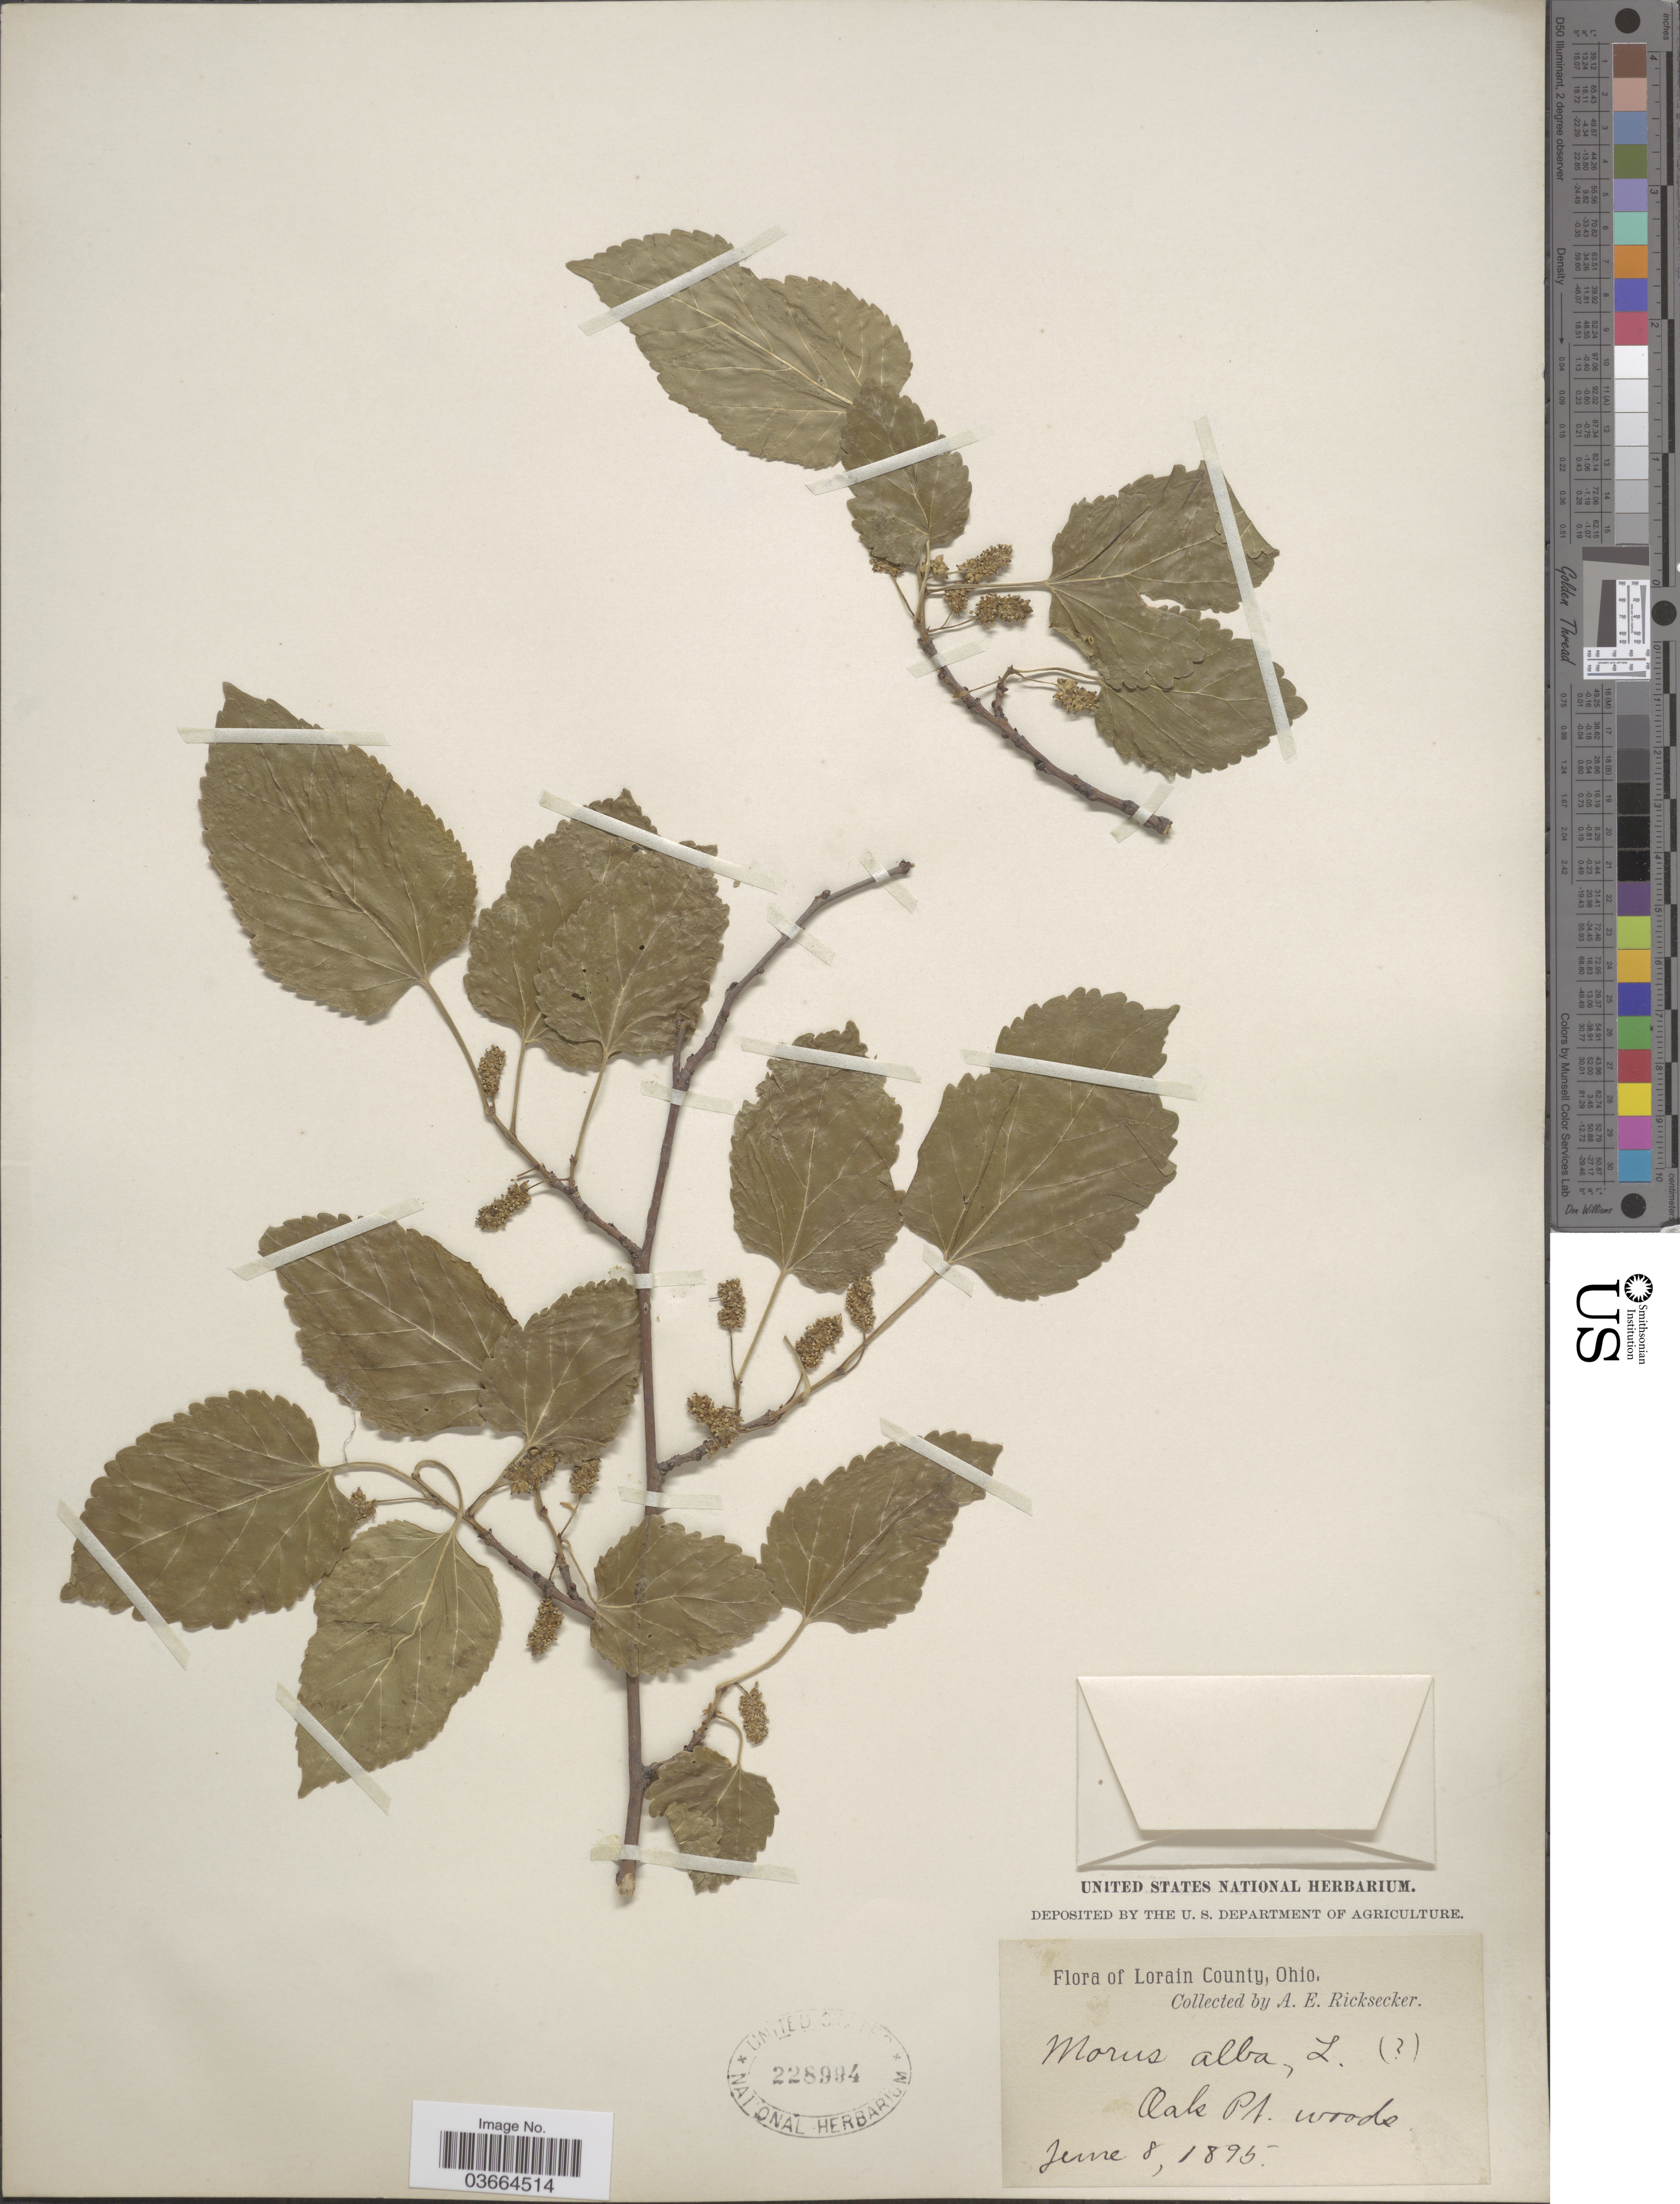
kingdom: Plantae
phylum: Tracheophyta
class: Magnoliopsida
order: Rosales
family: Moraceae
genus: Morus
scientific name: Morus alba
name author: L.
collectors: A. E. Ricksecker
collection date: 1895-06-08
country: United States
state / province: Ohio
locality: Lorain County. Oak Pt. woods.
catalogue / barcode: US 228994